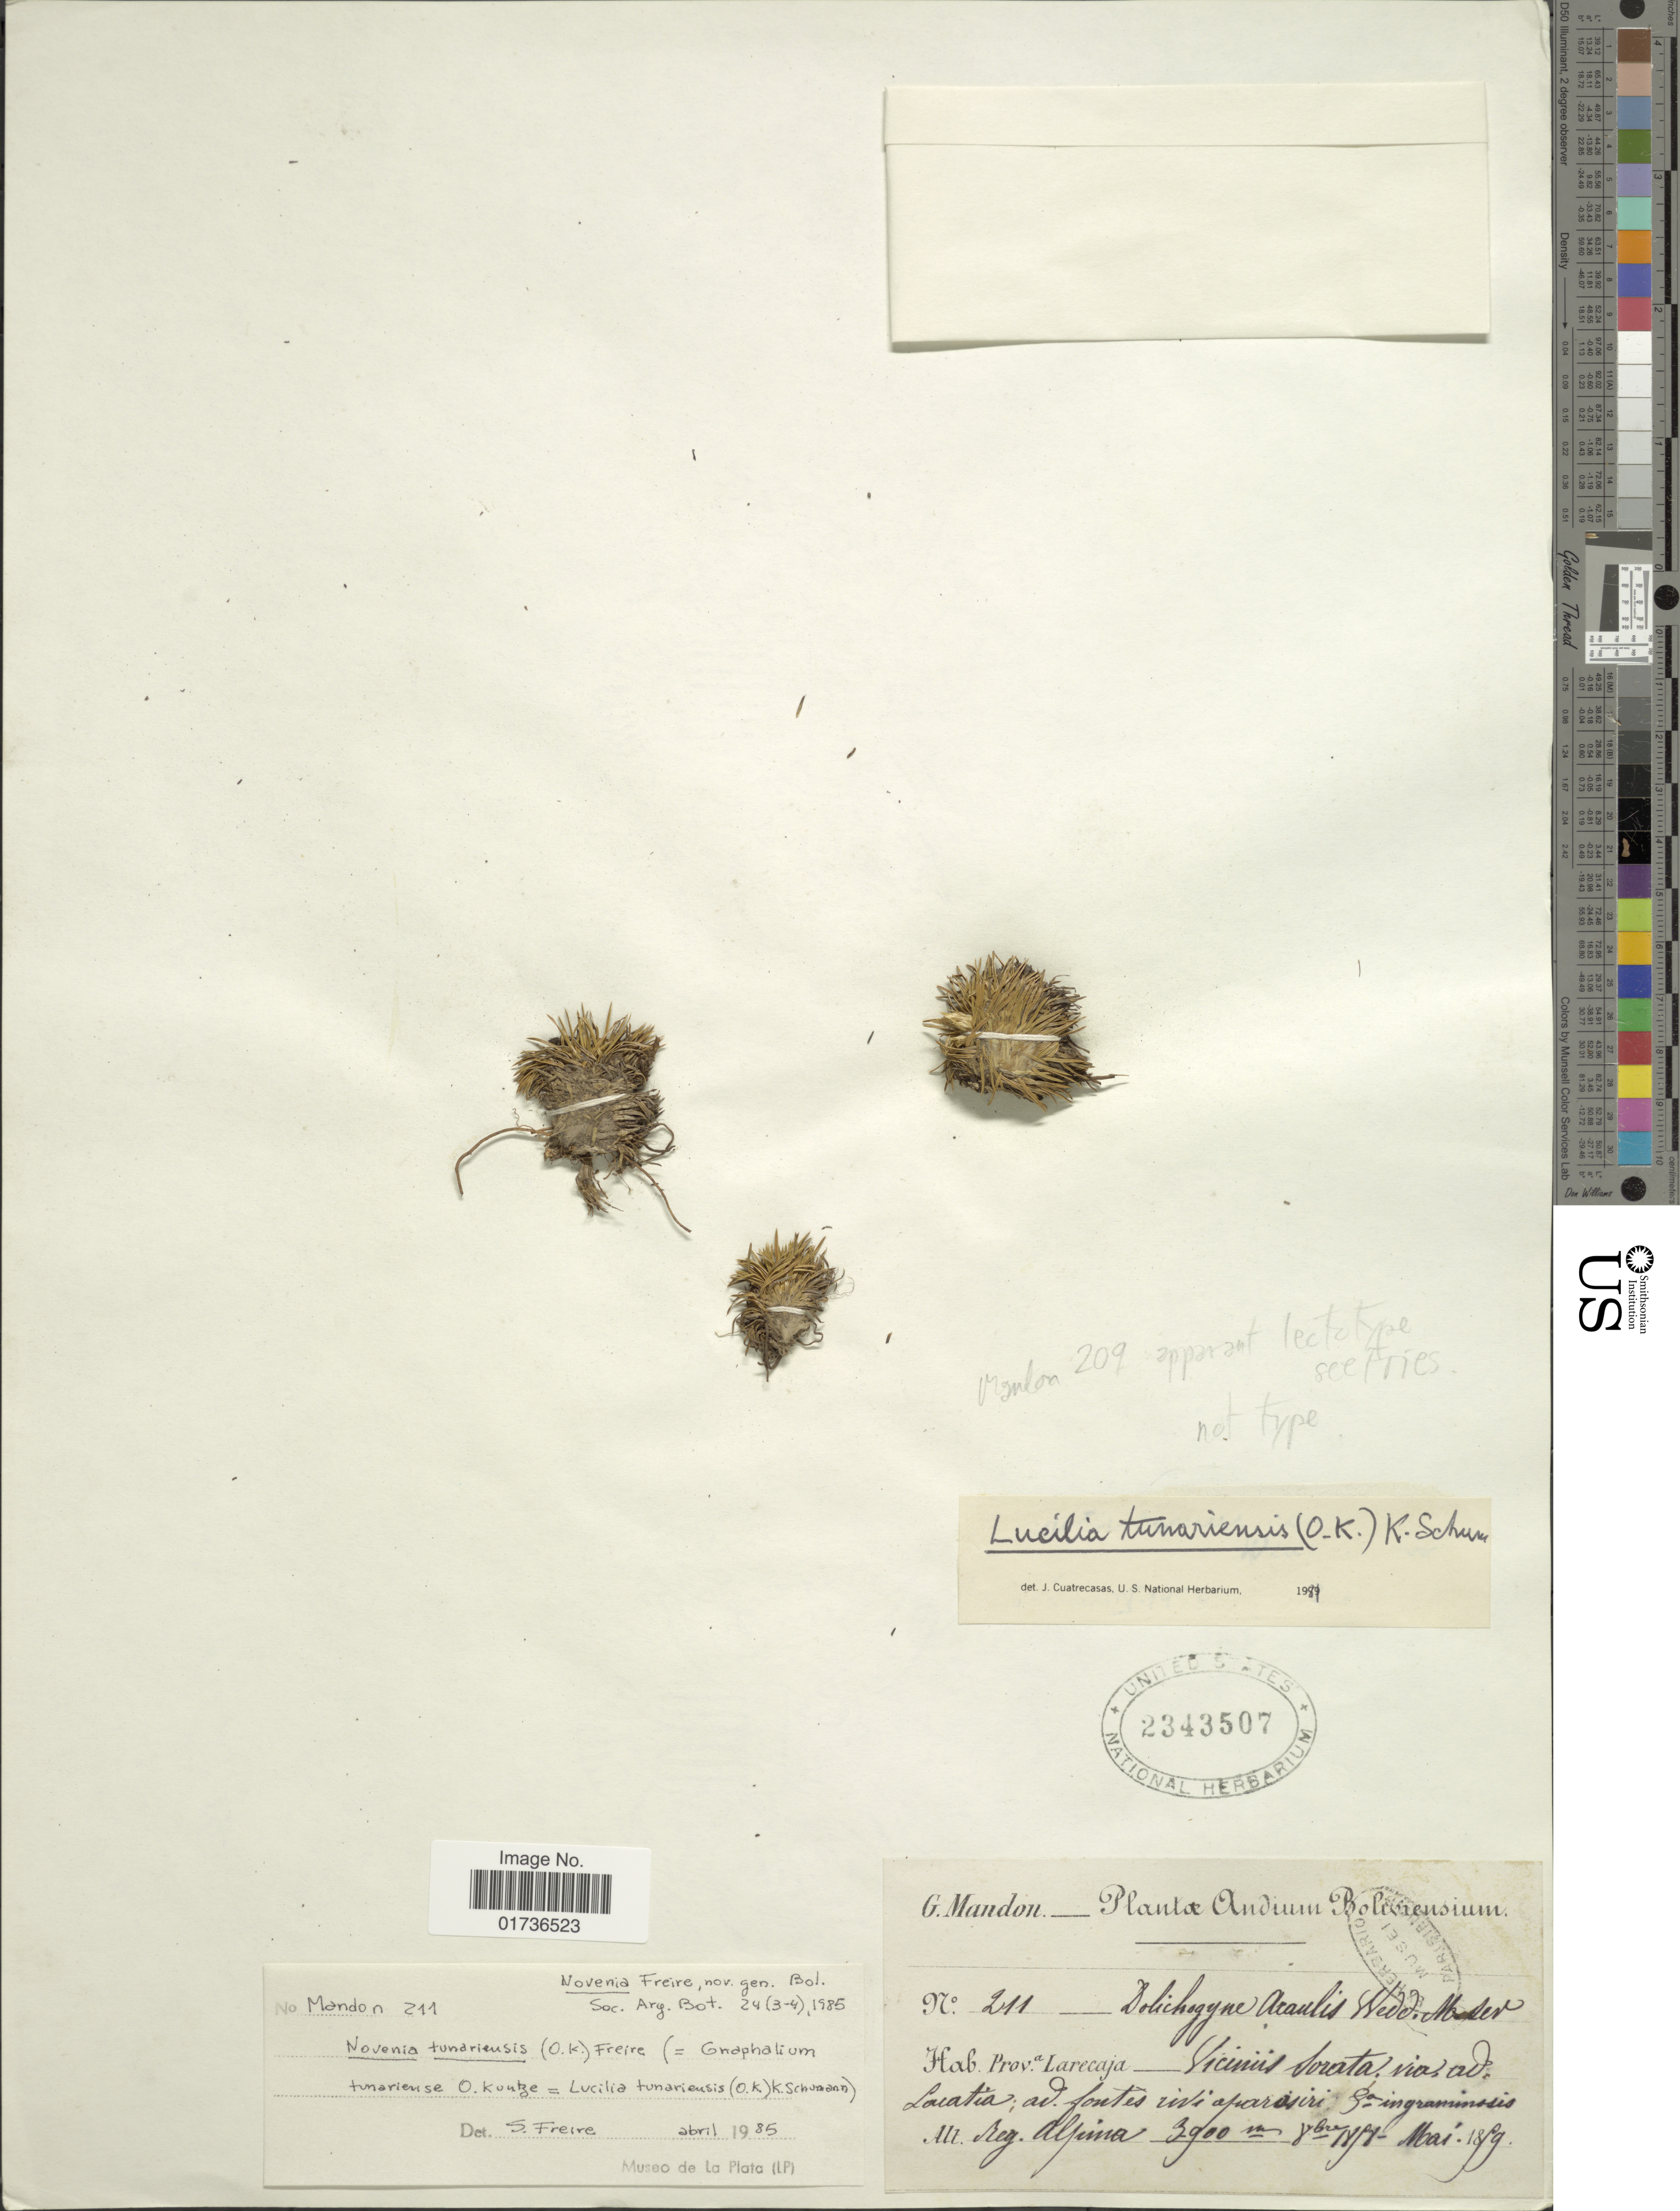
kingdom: Plantae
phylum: Tracheophyta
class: Magnoliopsida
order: Asterales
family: Asteraceae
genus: Novenia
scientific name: Novenia acaulis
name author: (Benth. & Hook. f. ex B.D. Jacks.) S.E. Freire & F.H. Hellw.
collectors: G. Mandon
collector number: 211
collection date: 1898-08/1899-05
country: Bolivia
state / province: La Paz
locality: Prov. Larecaja - Vicinis Sorata via ad Lacatia.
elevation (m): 3900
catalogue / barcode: US 2343507